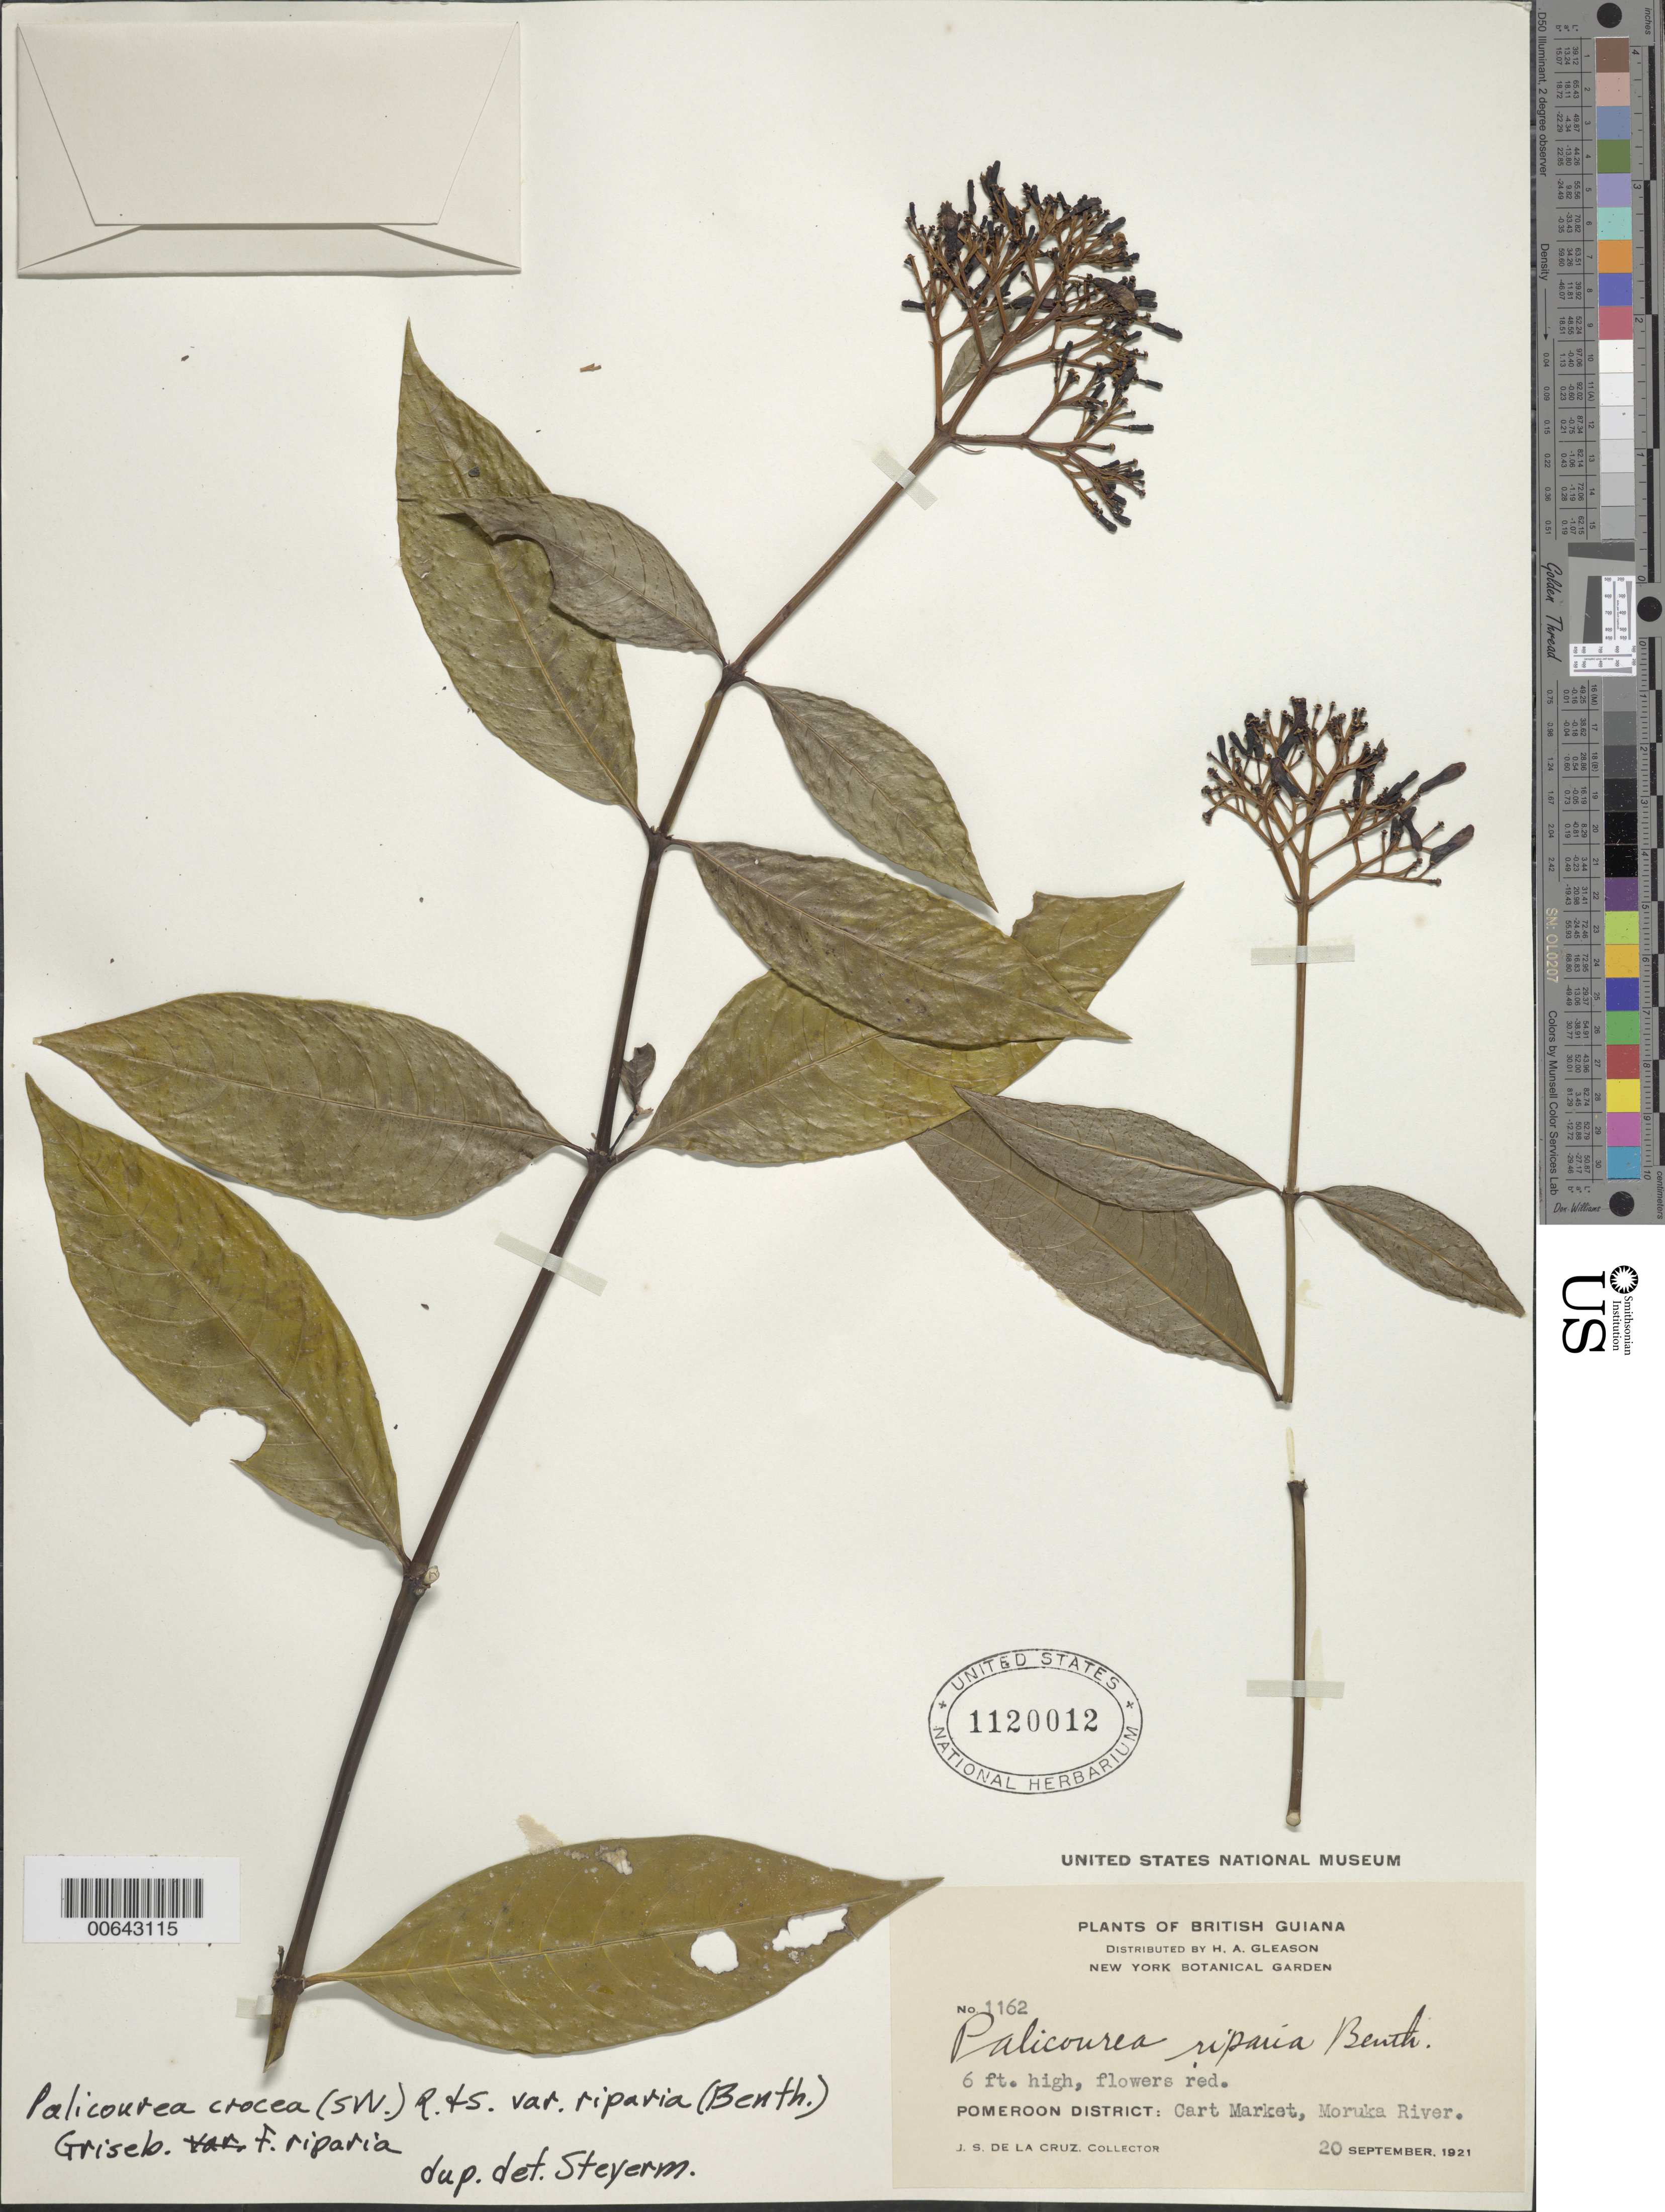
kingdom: Plantae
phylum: Tracheophyta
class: Magnoliopsida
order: Gentianales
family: Rubiaceae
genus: Palicourea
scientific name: Palicourea crocea var. riparia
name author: (Benth.) Griseb.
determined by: Steyermark, Julian A., (VEN)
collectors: J. S. de la Cruz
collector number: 1162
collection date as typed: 20-Sep-21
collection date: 1921-09-20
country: Guyana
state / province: Barima-Waini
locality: Cart Market, Moruka R., Pomeroon Dist.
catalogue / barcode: US 1120012